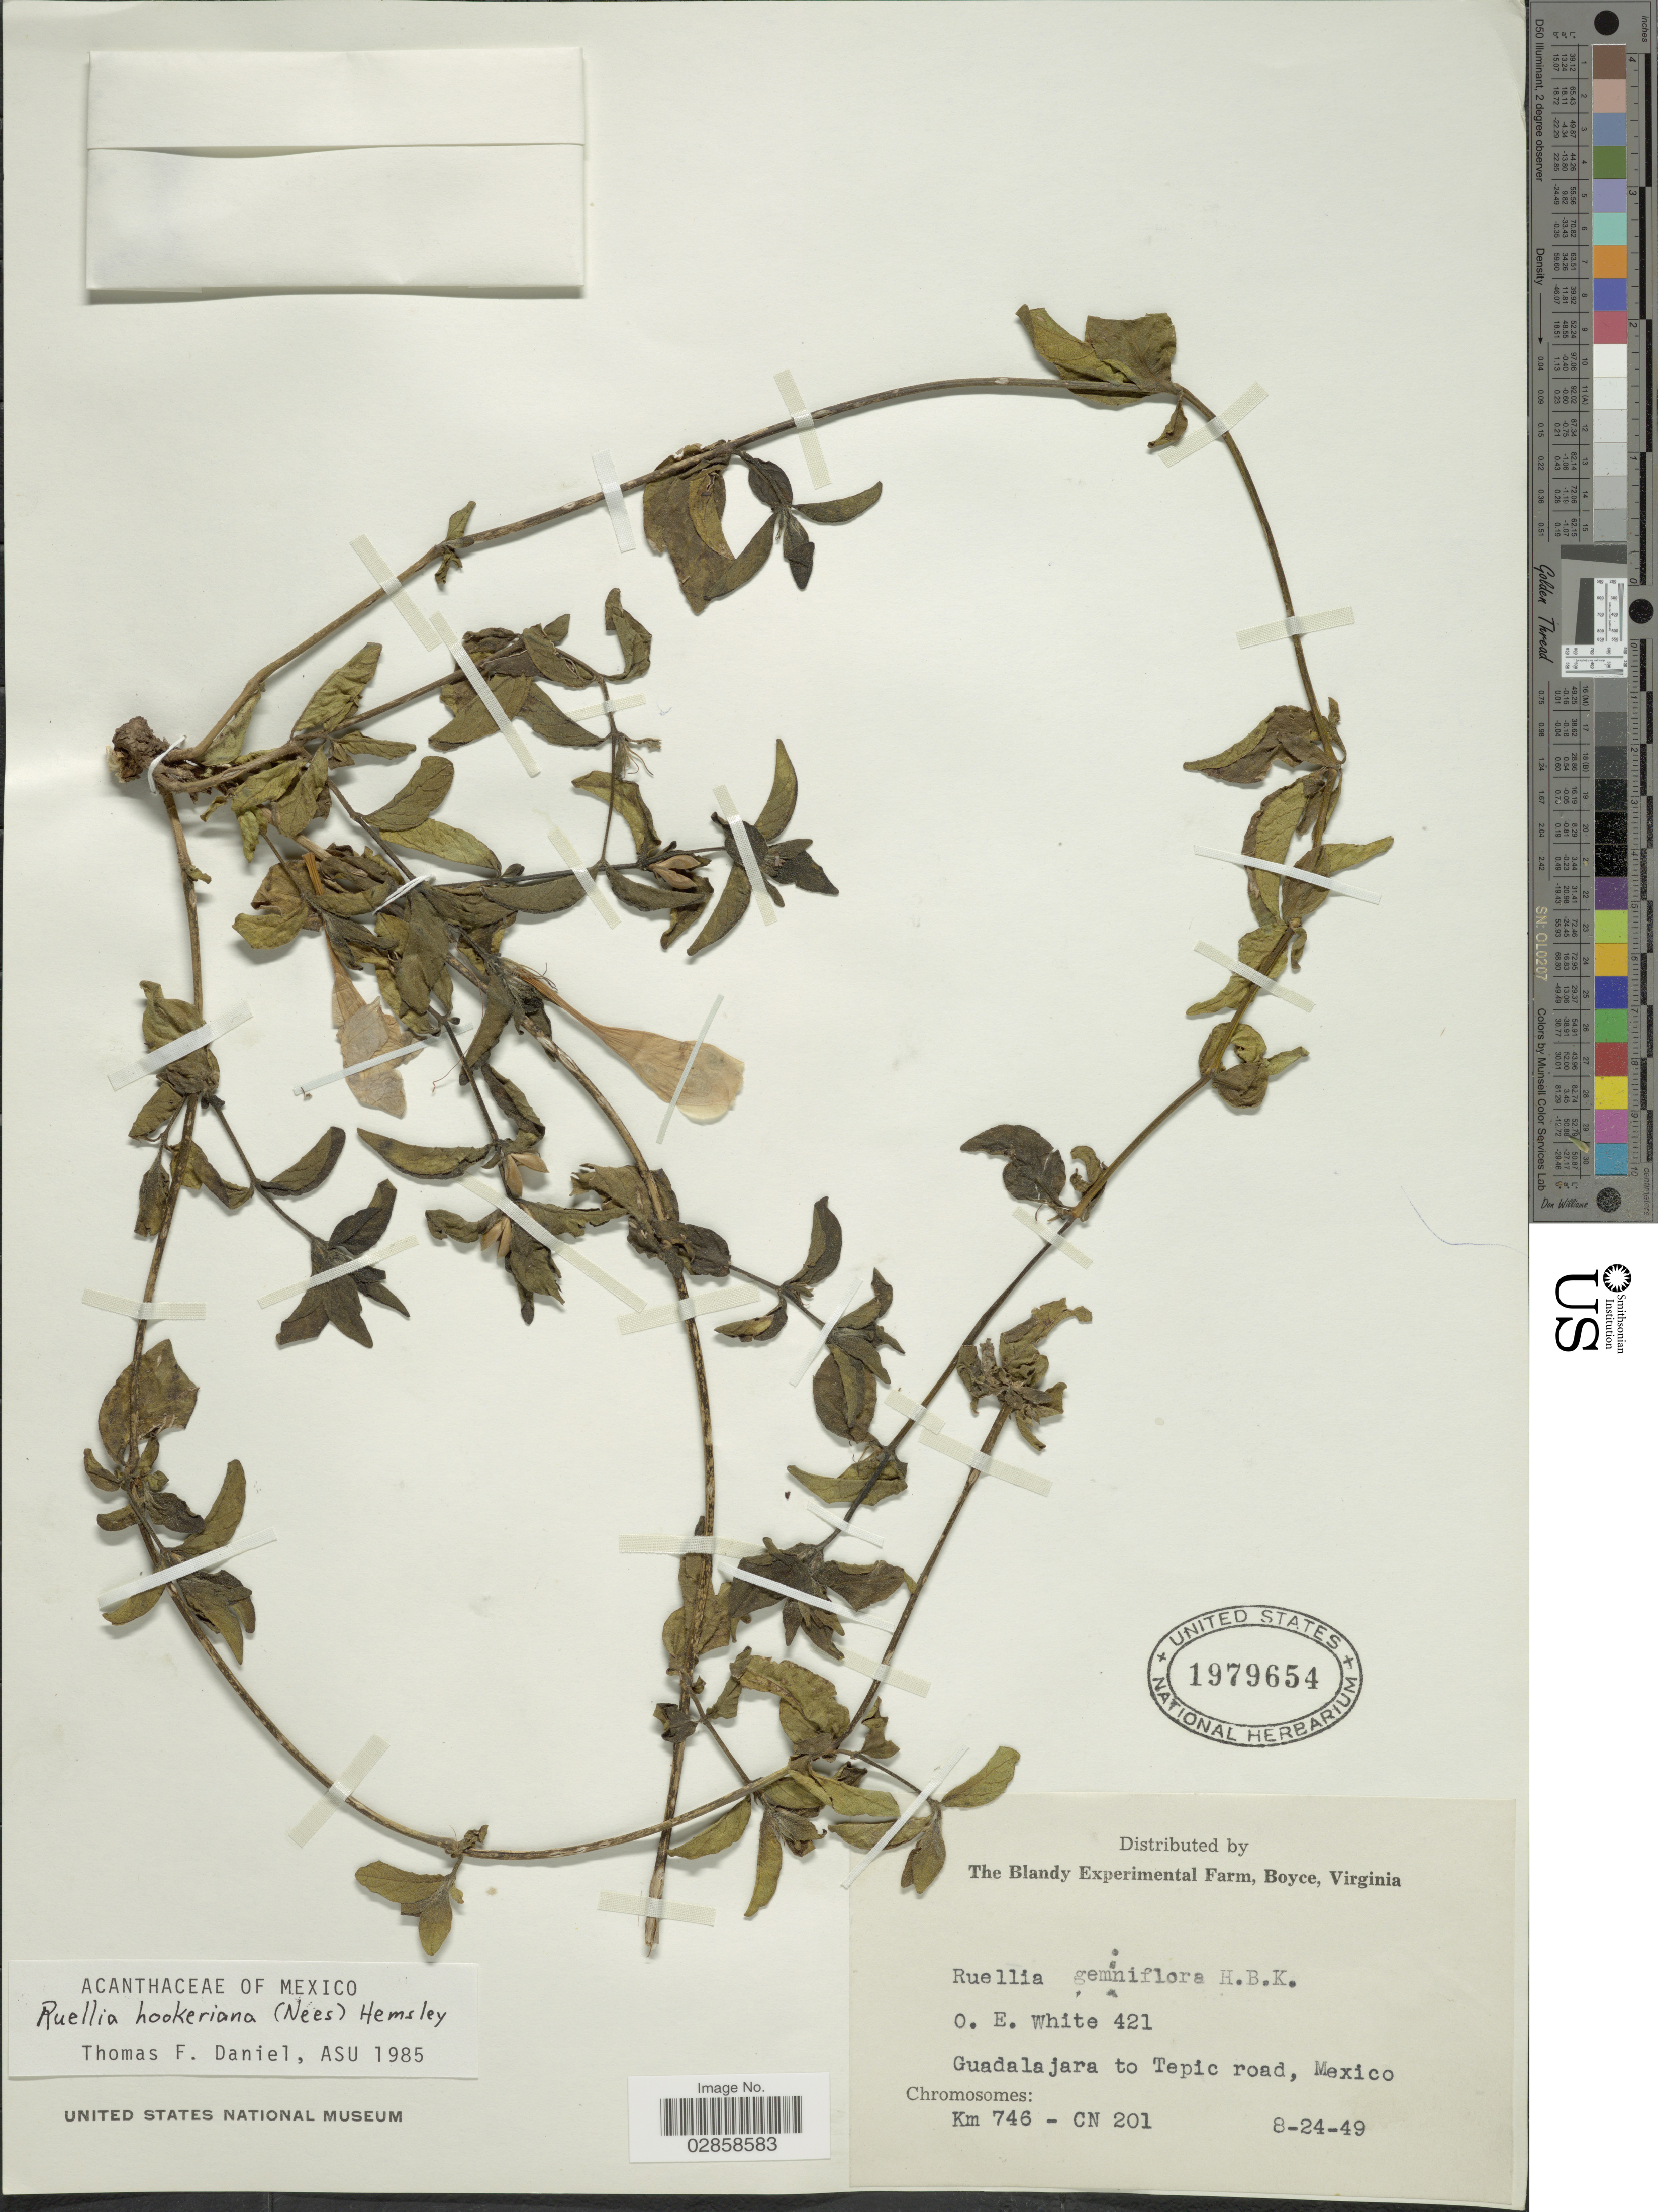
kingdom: Plantae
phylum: Tracheophyta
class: Magnoliopsida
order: Lamiales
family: Acanthaceae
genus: Ruellia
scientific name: Ruellia hookeriana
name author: (Nees) Hemsl.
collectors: O. E. White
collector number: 421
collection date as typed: Transcribed d/m/y: 24/8/49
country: Mexico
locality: Guadalajara to Tepic road, Mexico Km 746-CN 201.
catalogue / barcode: US 1979654